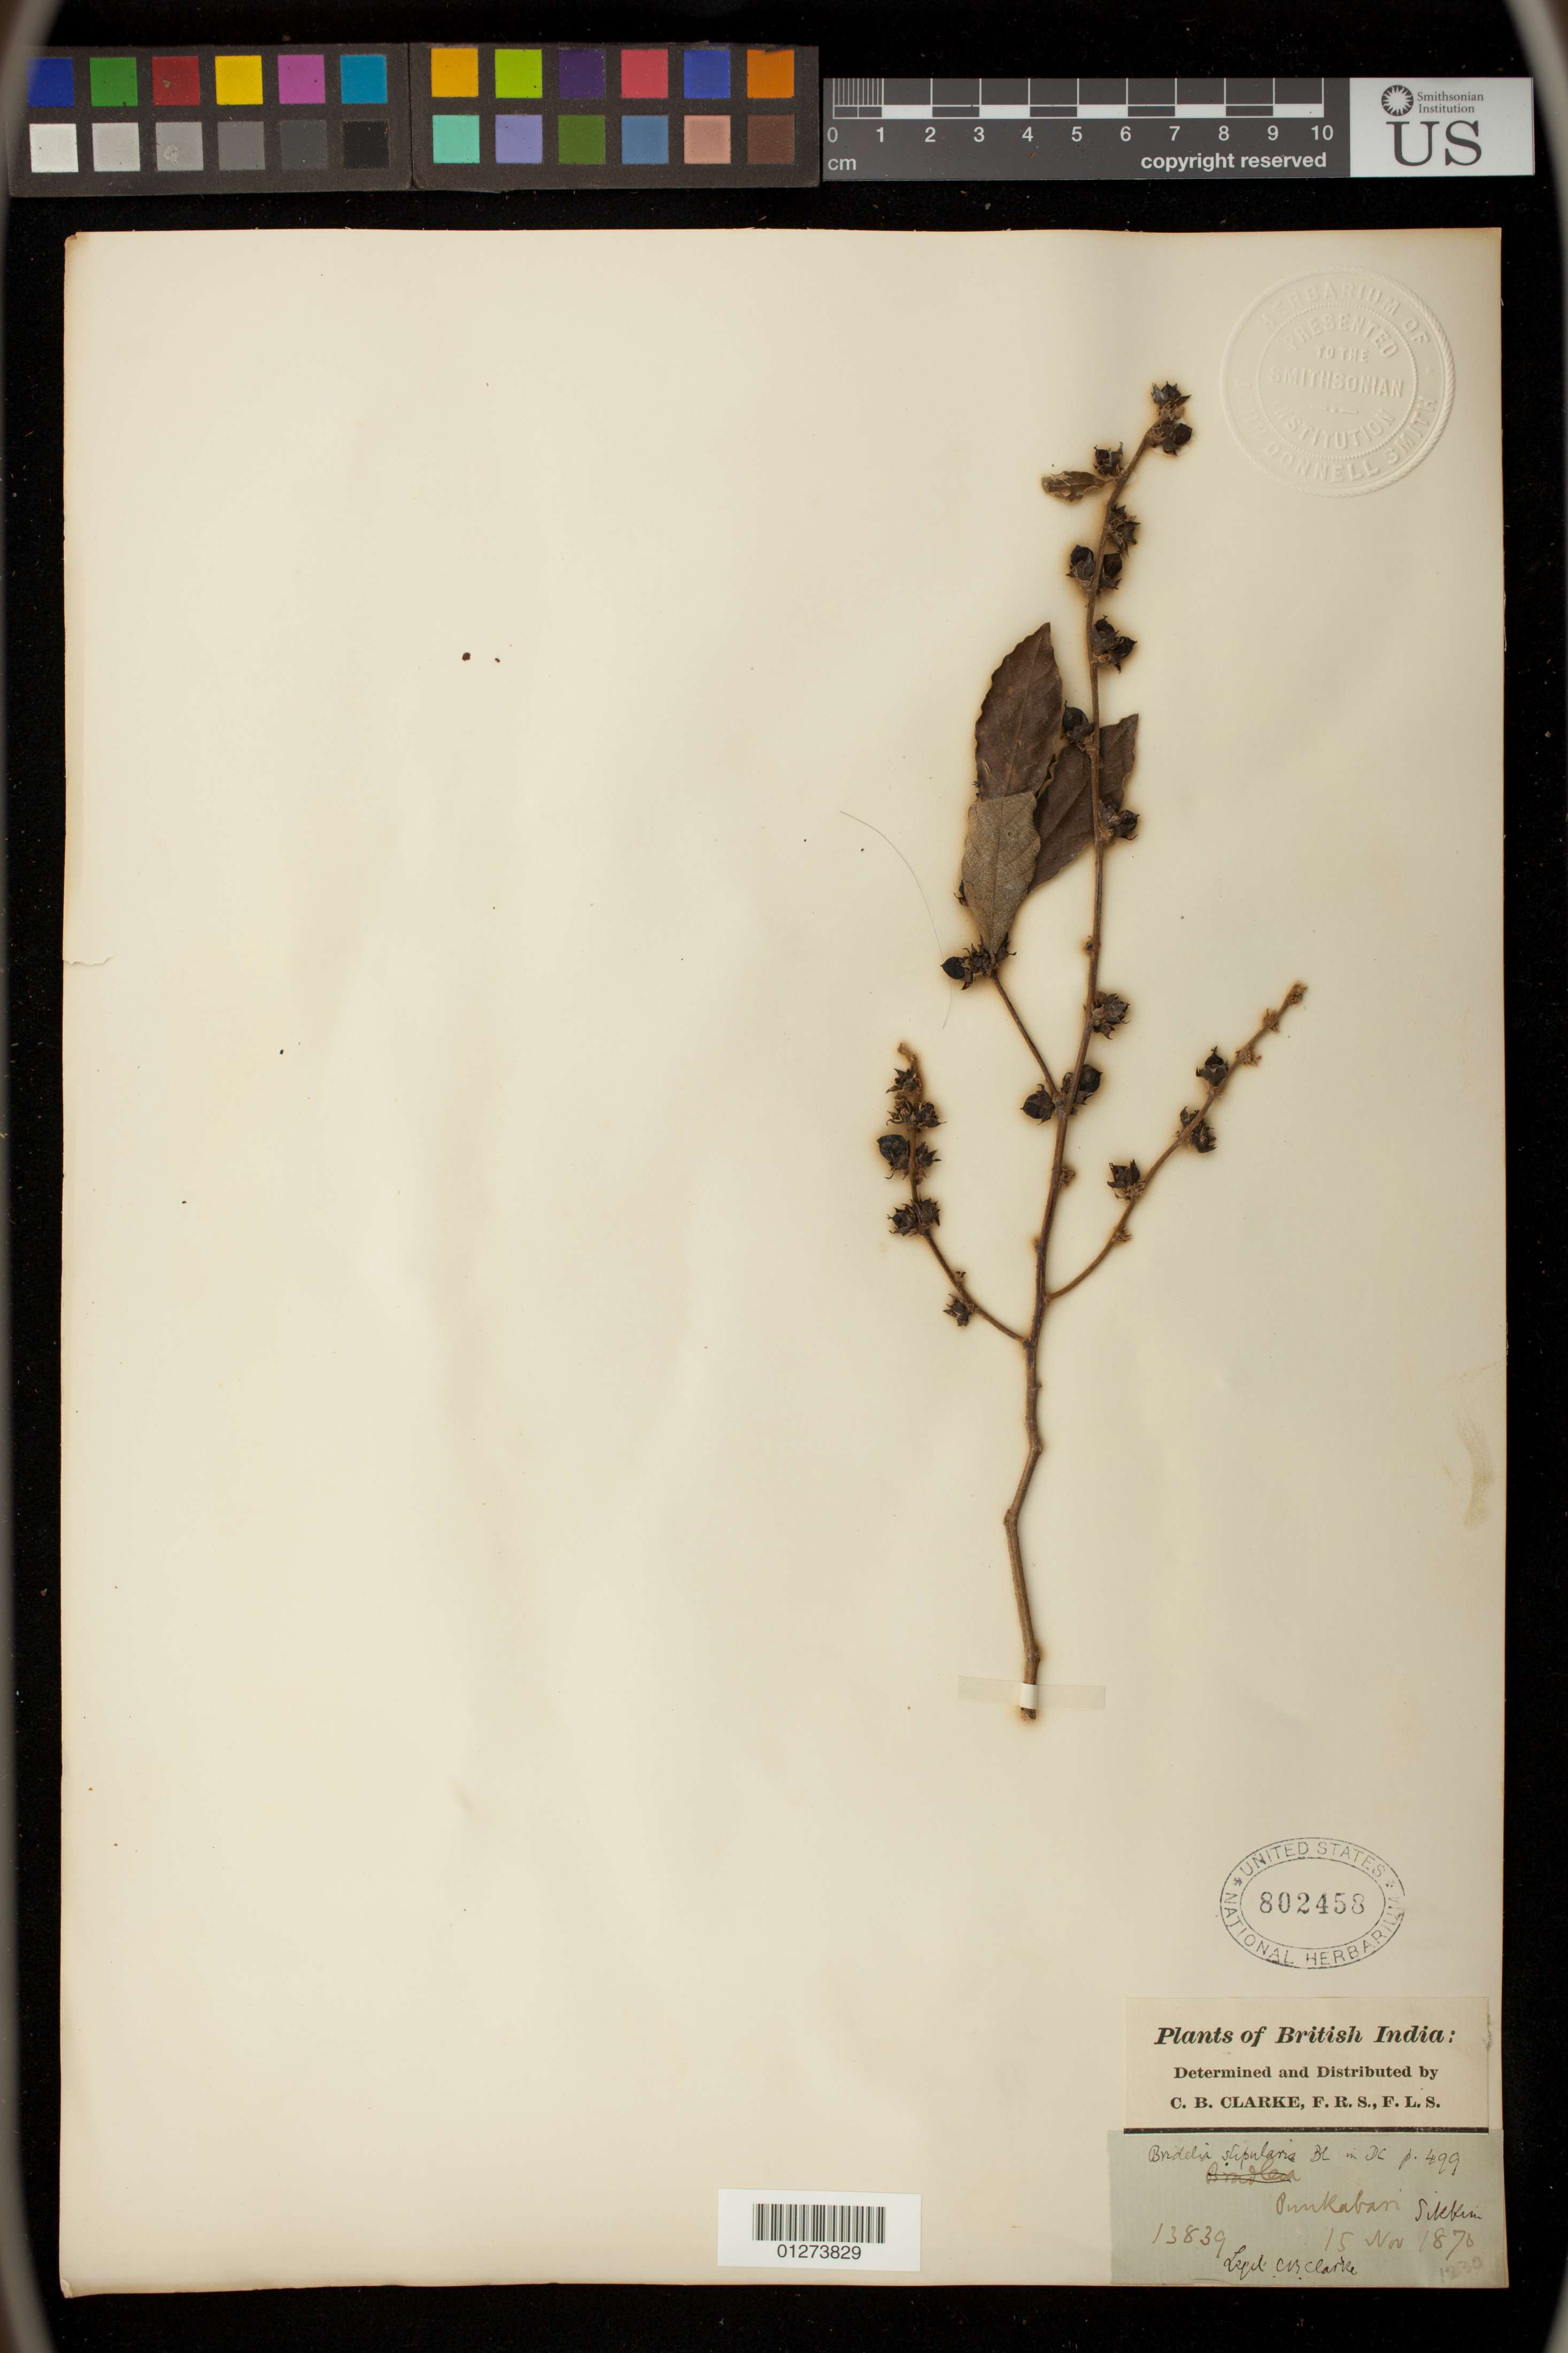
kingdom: Plantae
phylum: Tracheophyta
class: Magnoliopsida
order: Malpighiales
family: Phyllanthaceae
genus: Bridelia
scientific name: Bridelia stipularis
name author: (L.) Blume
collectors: C. B. Clarke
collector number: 13839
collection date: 1870-11-15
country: India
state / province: Sikkim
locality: Punkaban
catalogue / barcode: US 802458